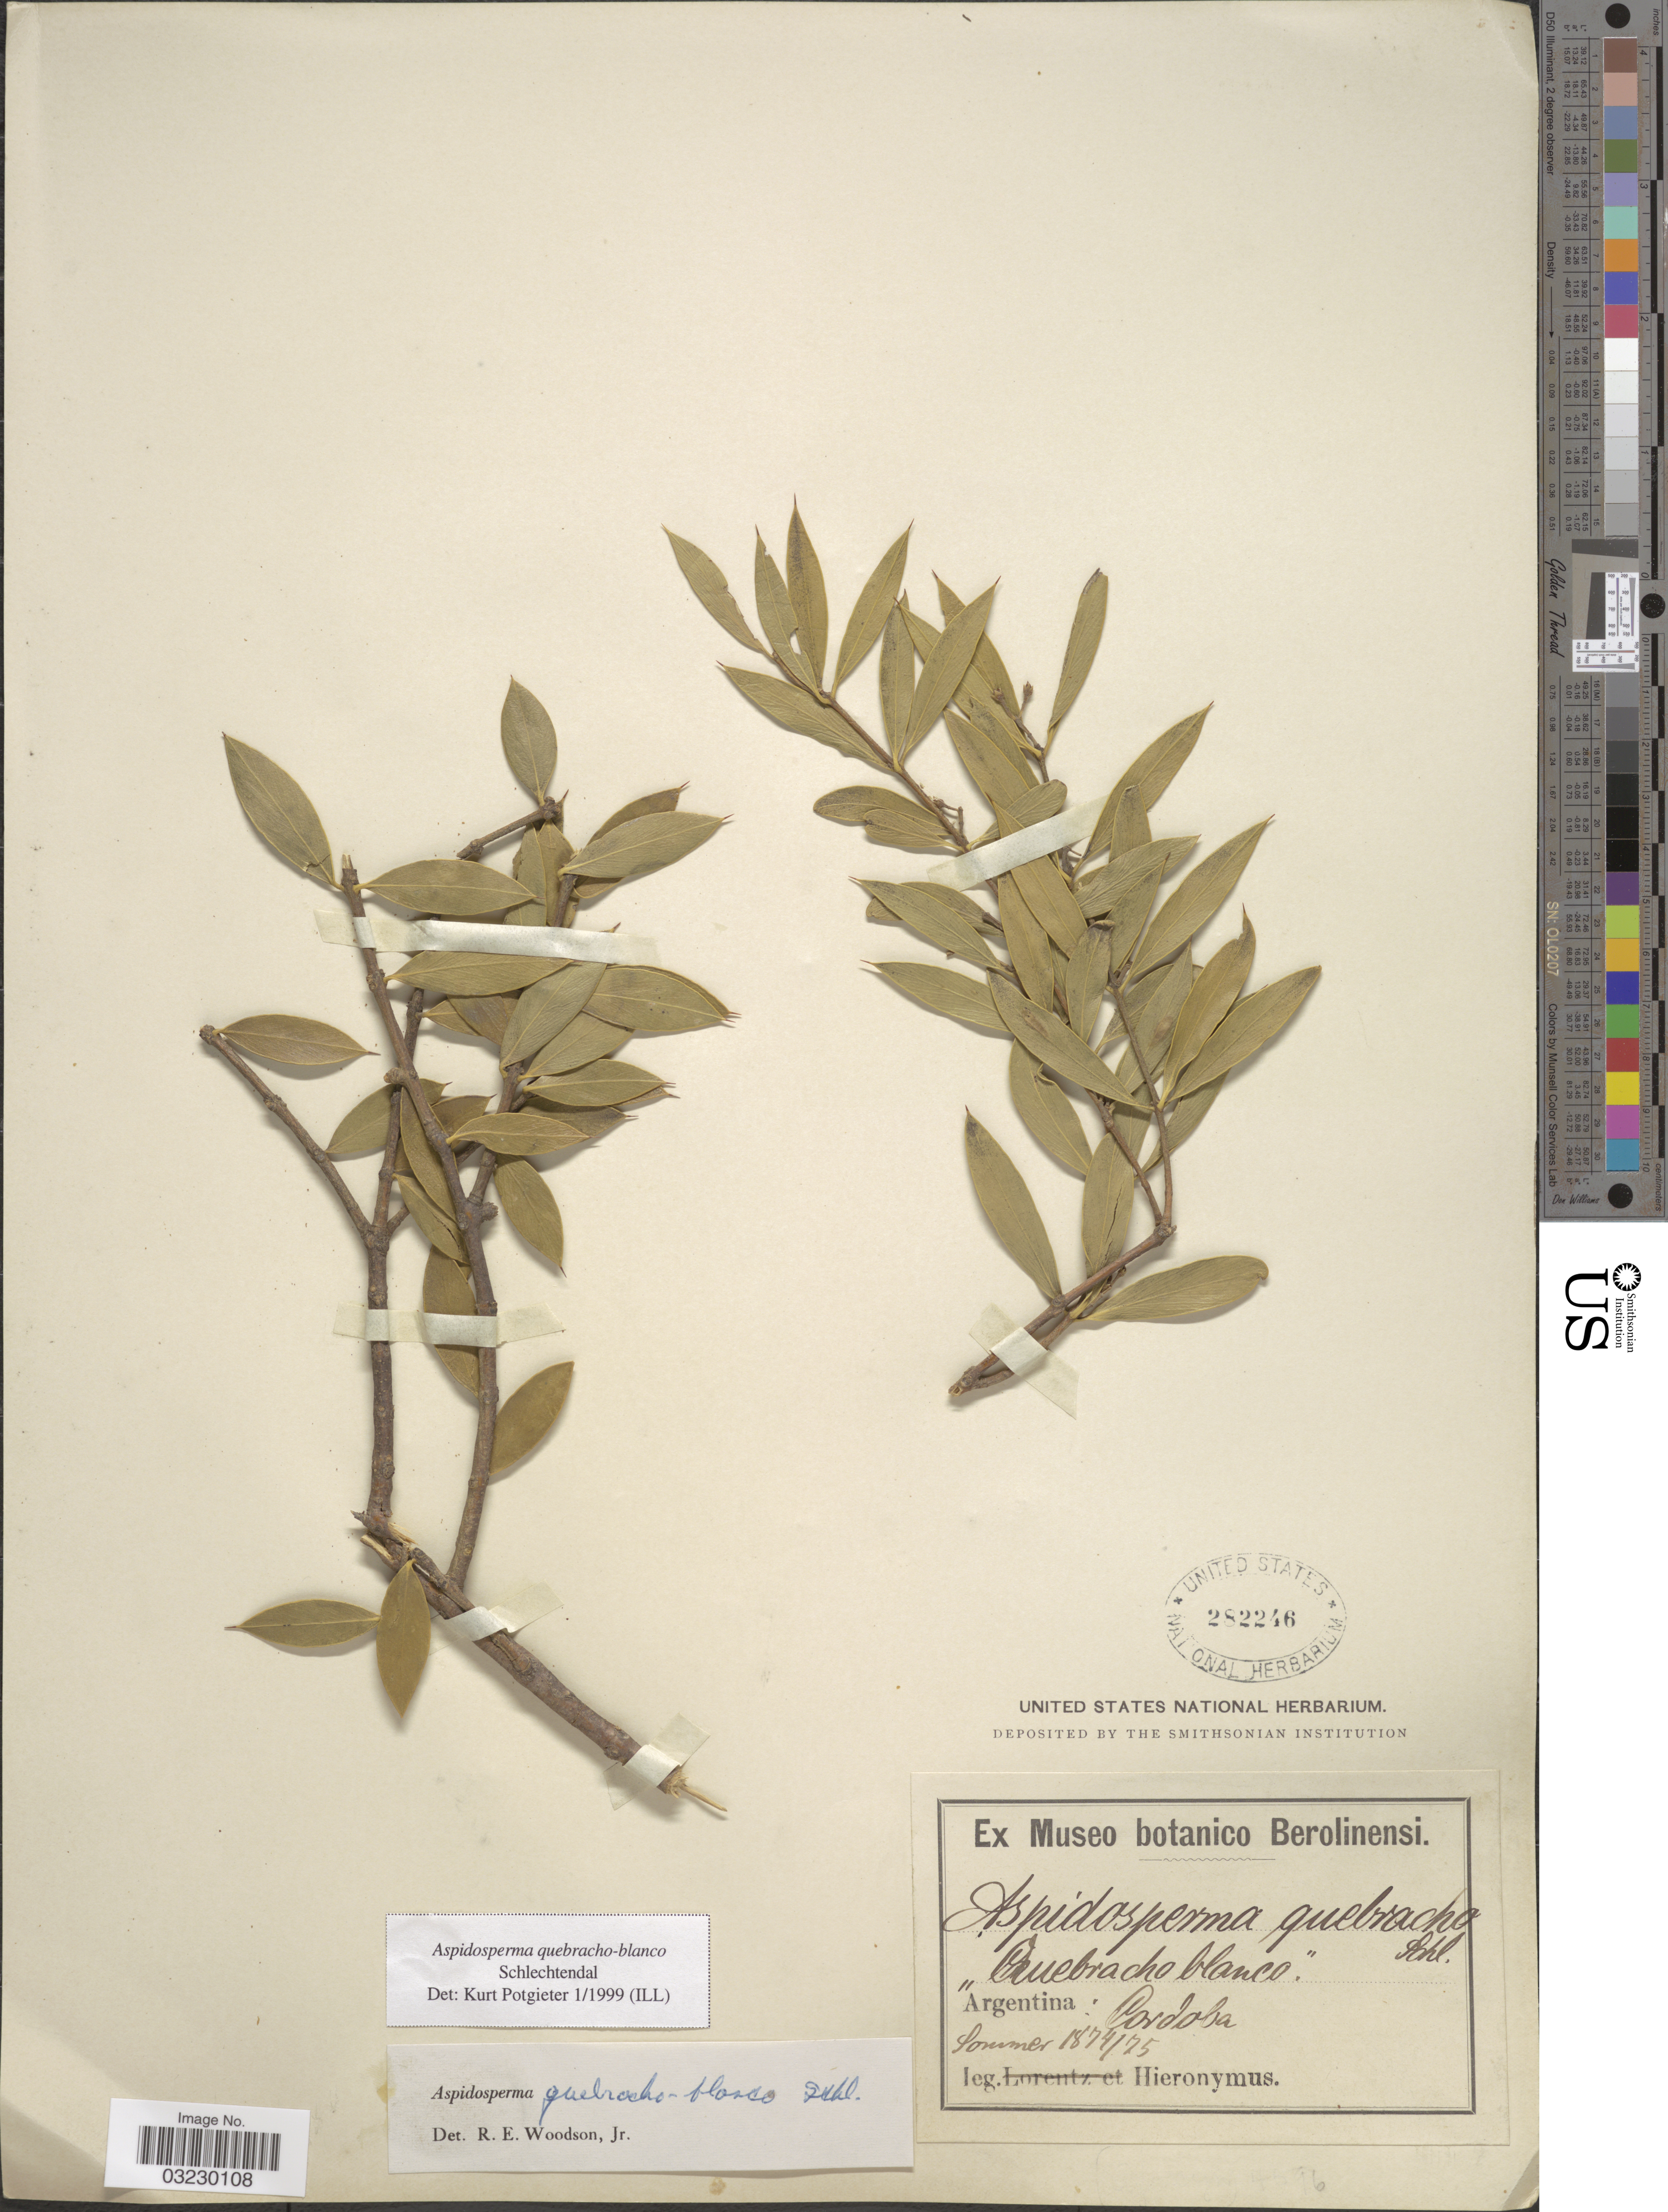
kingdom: Plantae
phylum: Tracheophyta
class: Magnoliopsida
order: Gentianales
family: Apocynaceae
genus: Aspidosperma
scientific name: Aspidosperma quebracho-blanco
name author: Schltdl.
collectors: -. Hieronymus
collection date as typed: Sommer 1874/75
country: Argentina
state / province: Cordoba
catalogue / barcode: US 282246